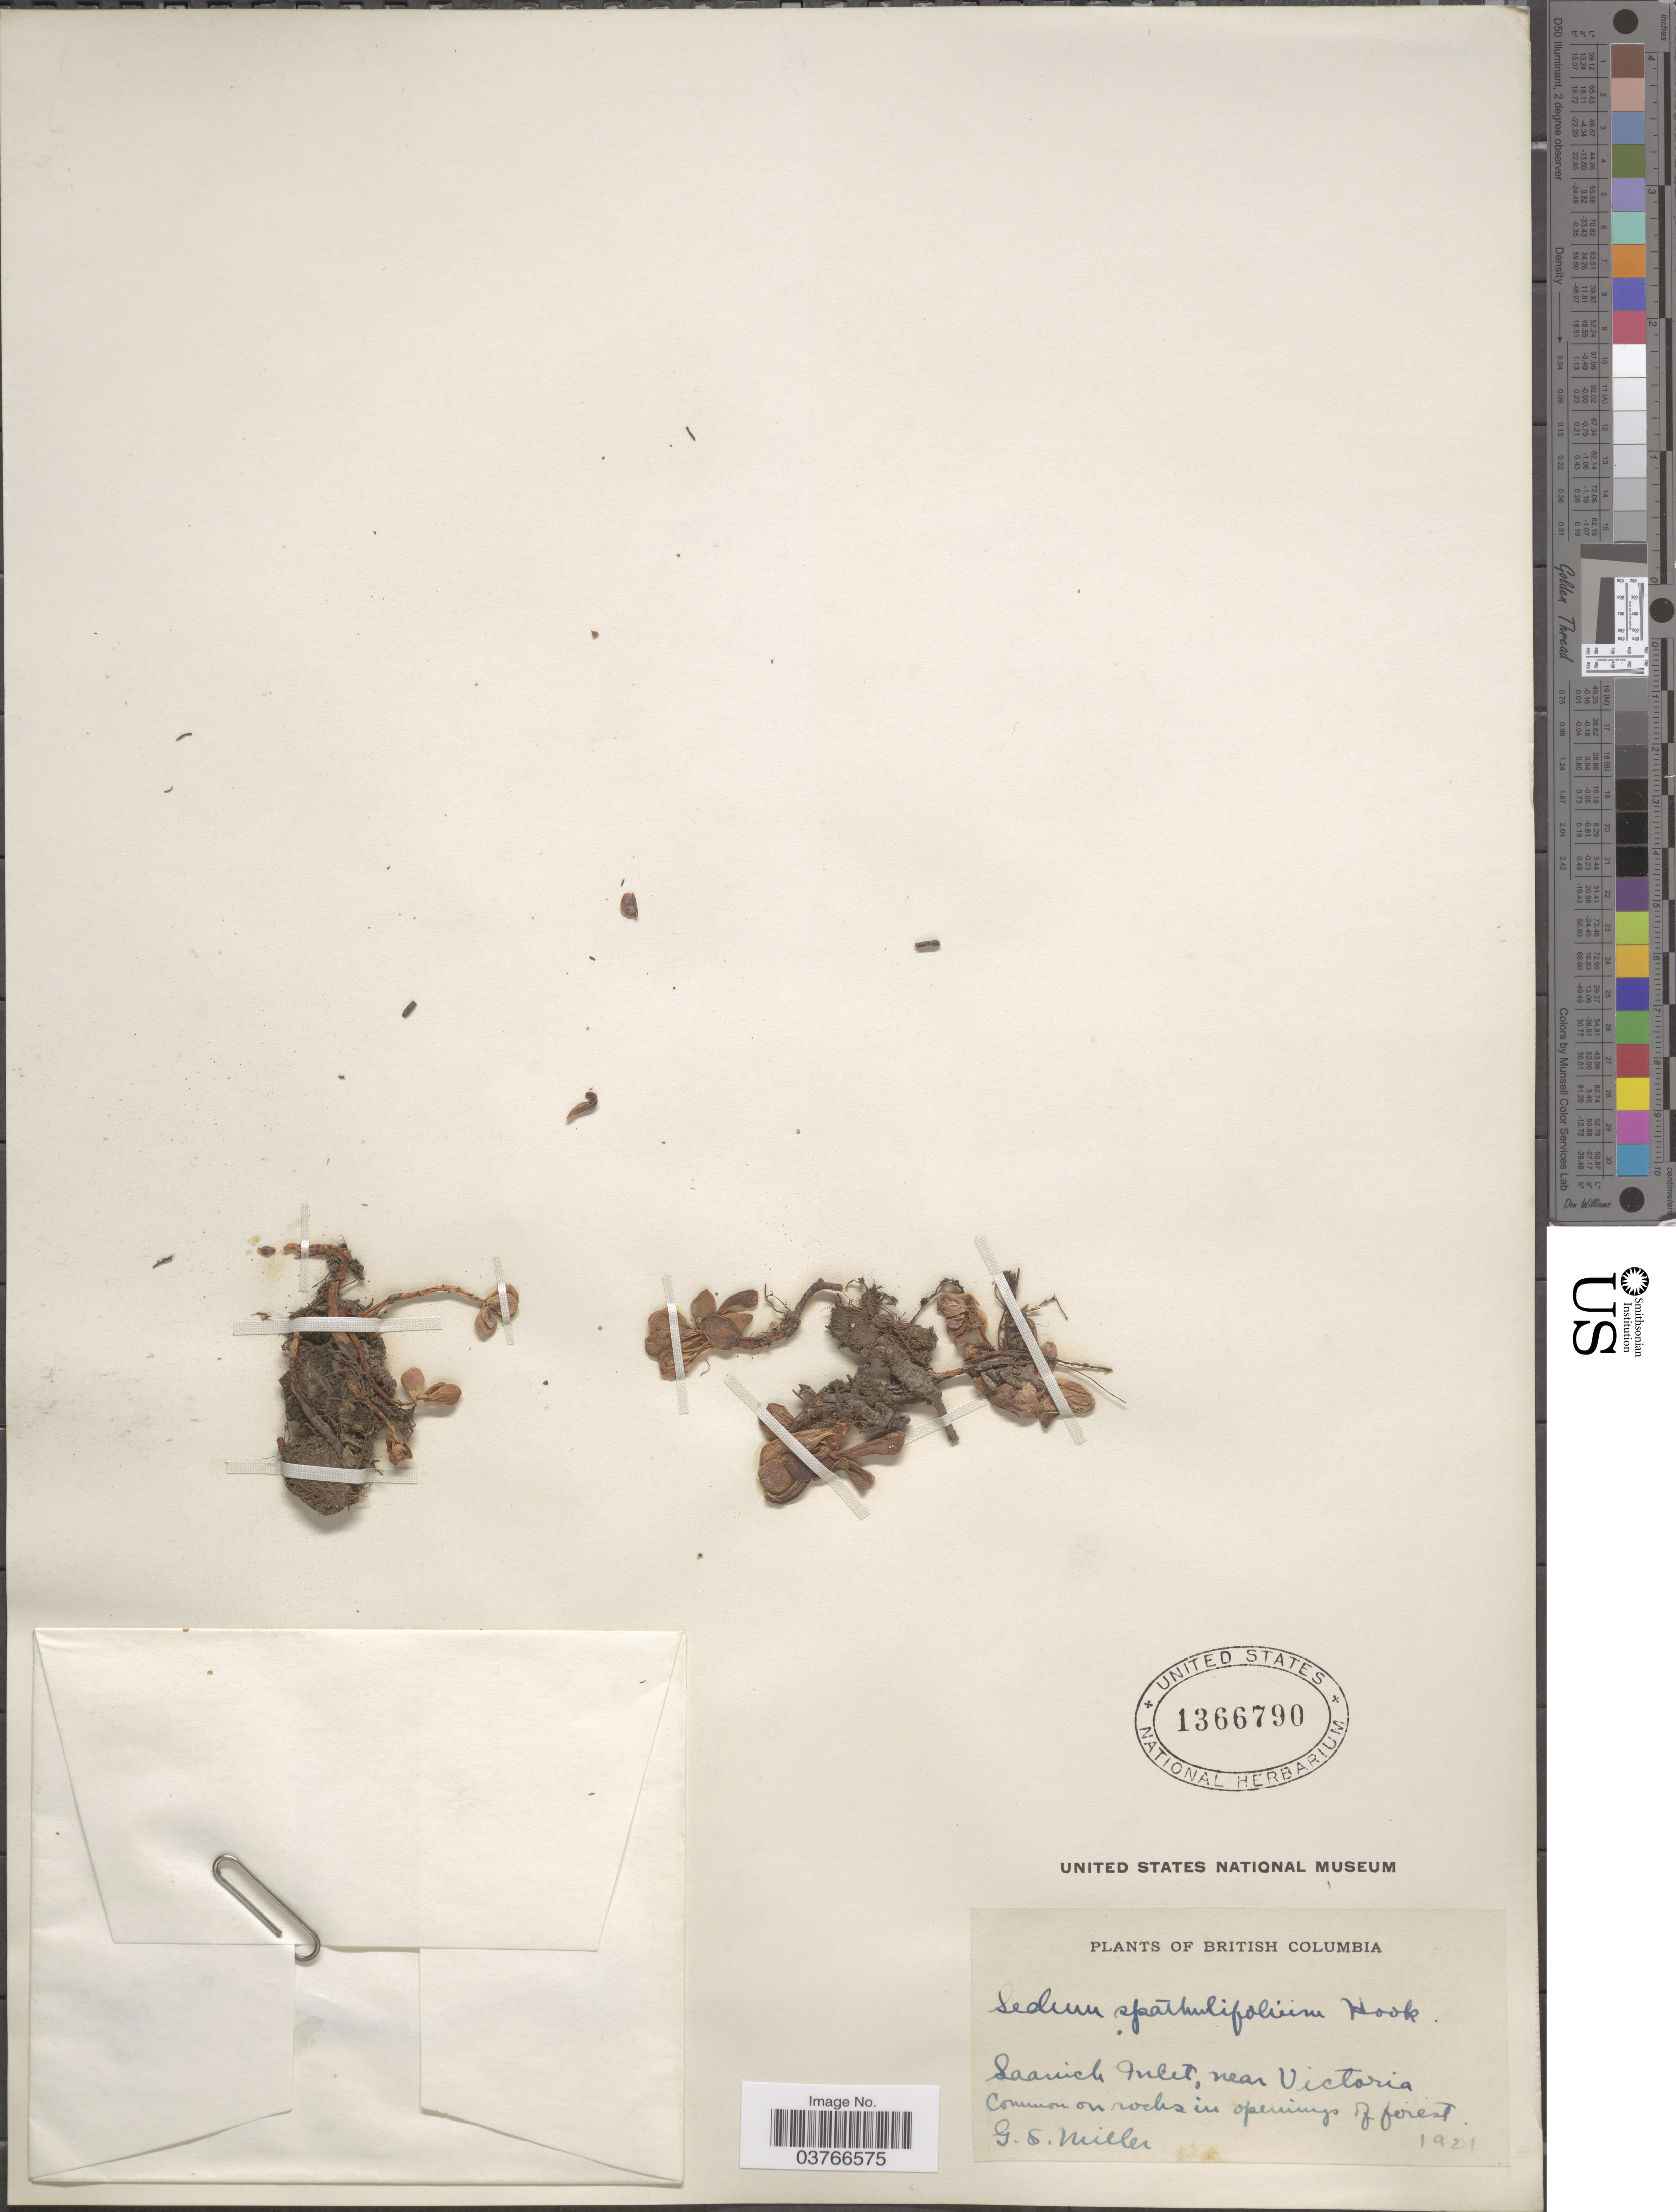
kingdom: Plantae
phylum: Tracheophyta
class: Magnoliopsida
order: Saxifragales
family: Crassulaceae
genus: Sedum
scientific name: Sedum sieboldii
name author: Regel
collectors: G. S. Miller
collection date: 1921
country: Canada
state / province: British Columbia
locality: Saanich Inlet, near Victoria.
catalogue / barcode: US 1366790